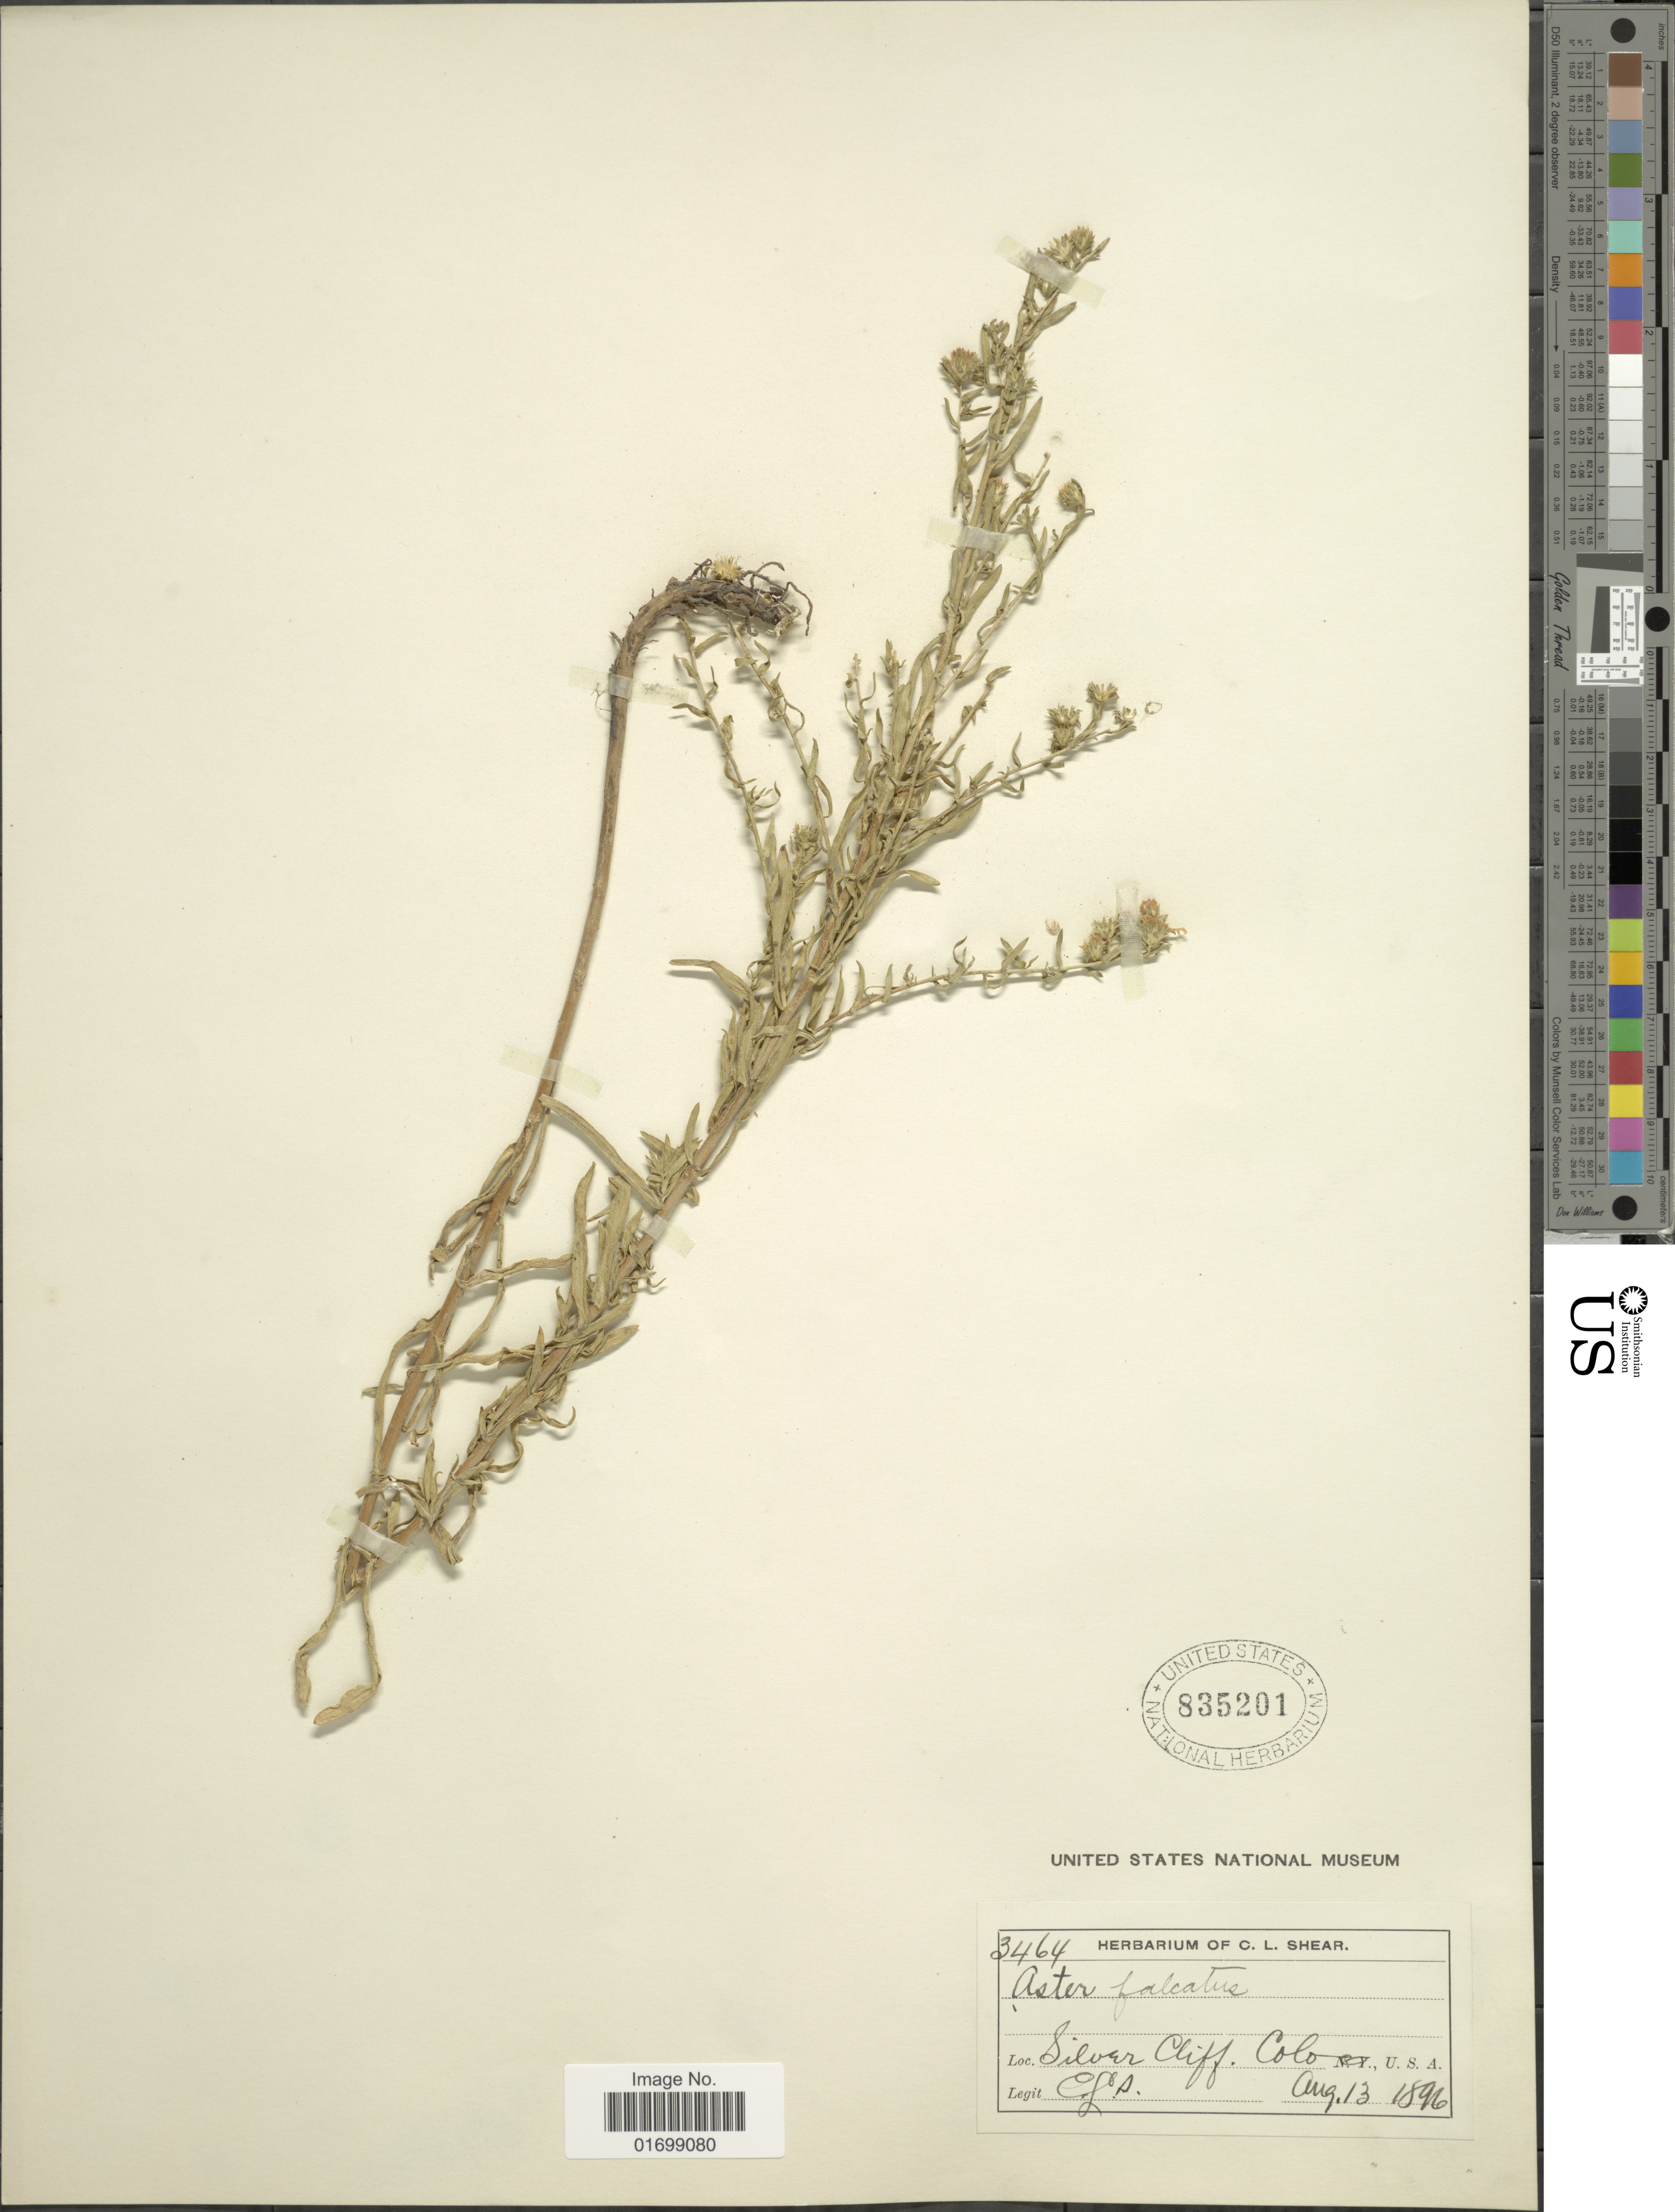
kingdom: Plantae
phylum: Tracheophyta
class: Magnoliopsida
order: Asterales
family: Asteraceae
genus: Symphyotrichum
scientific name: Symphyotrichum falcatum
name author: (Lindl. ex Lindl.) G.L. Nesom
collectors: C. L. Shear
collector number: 3464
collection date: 1896-08-13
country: United States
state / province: Colorado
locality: Silver Cliff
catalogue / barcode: US 835201